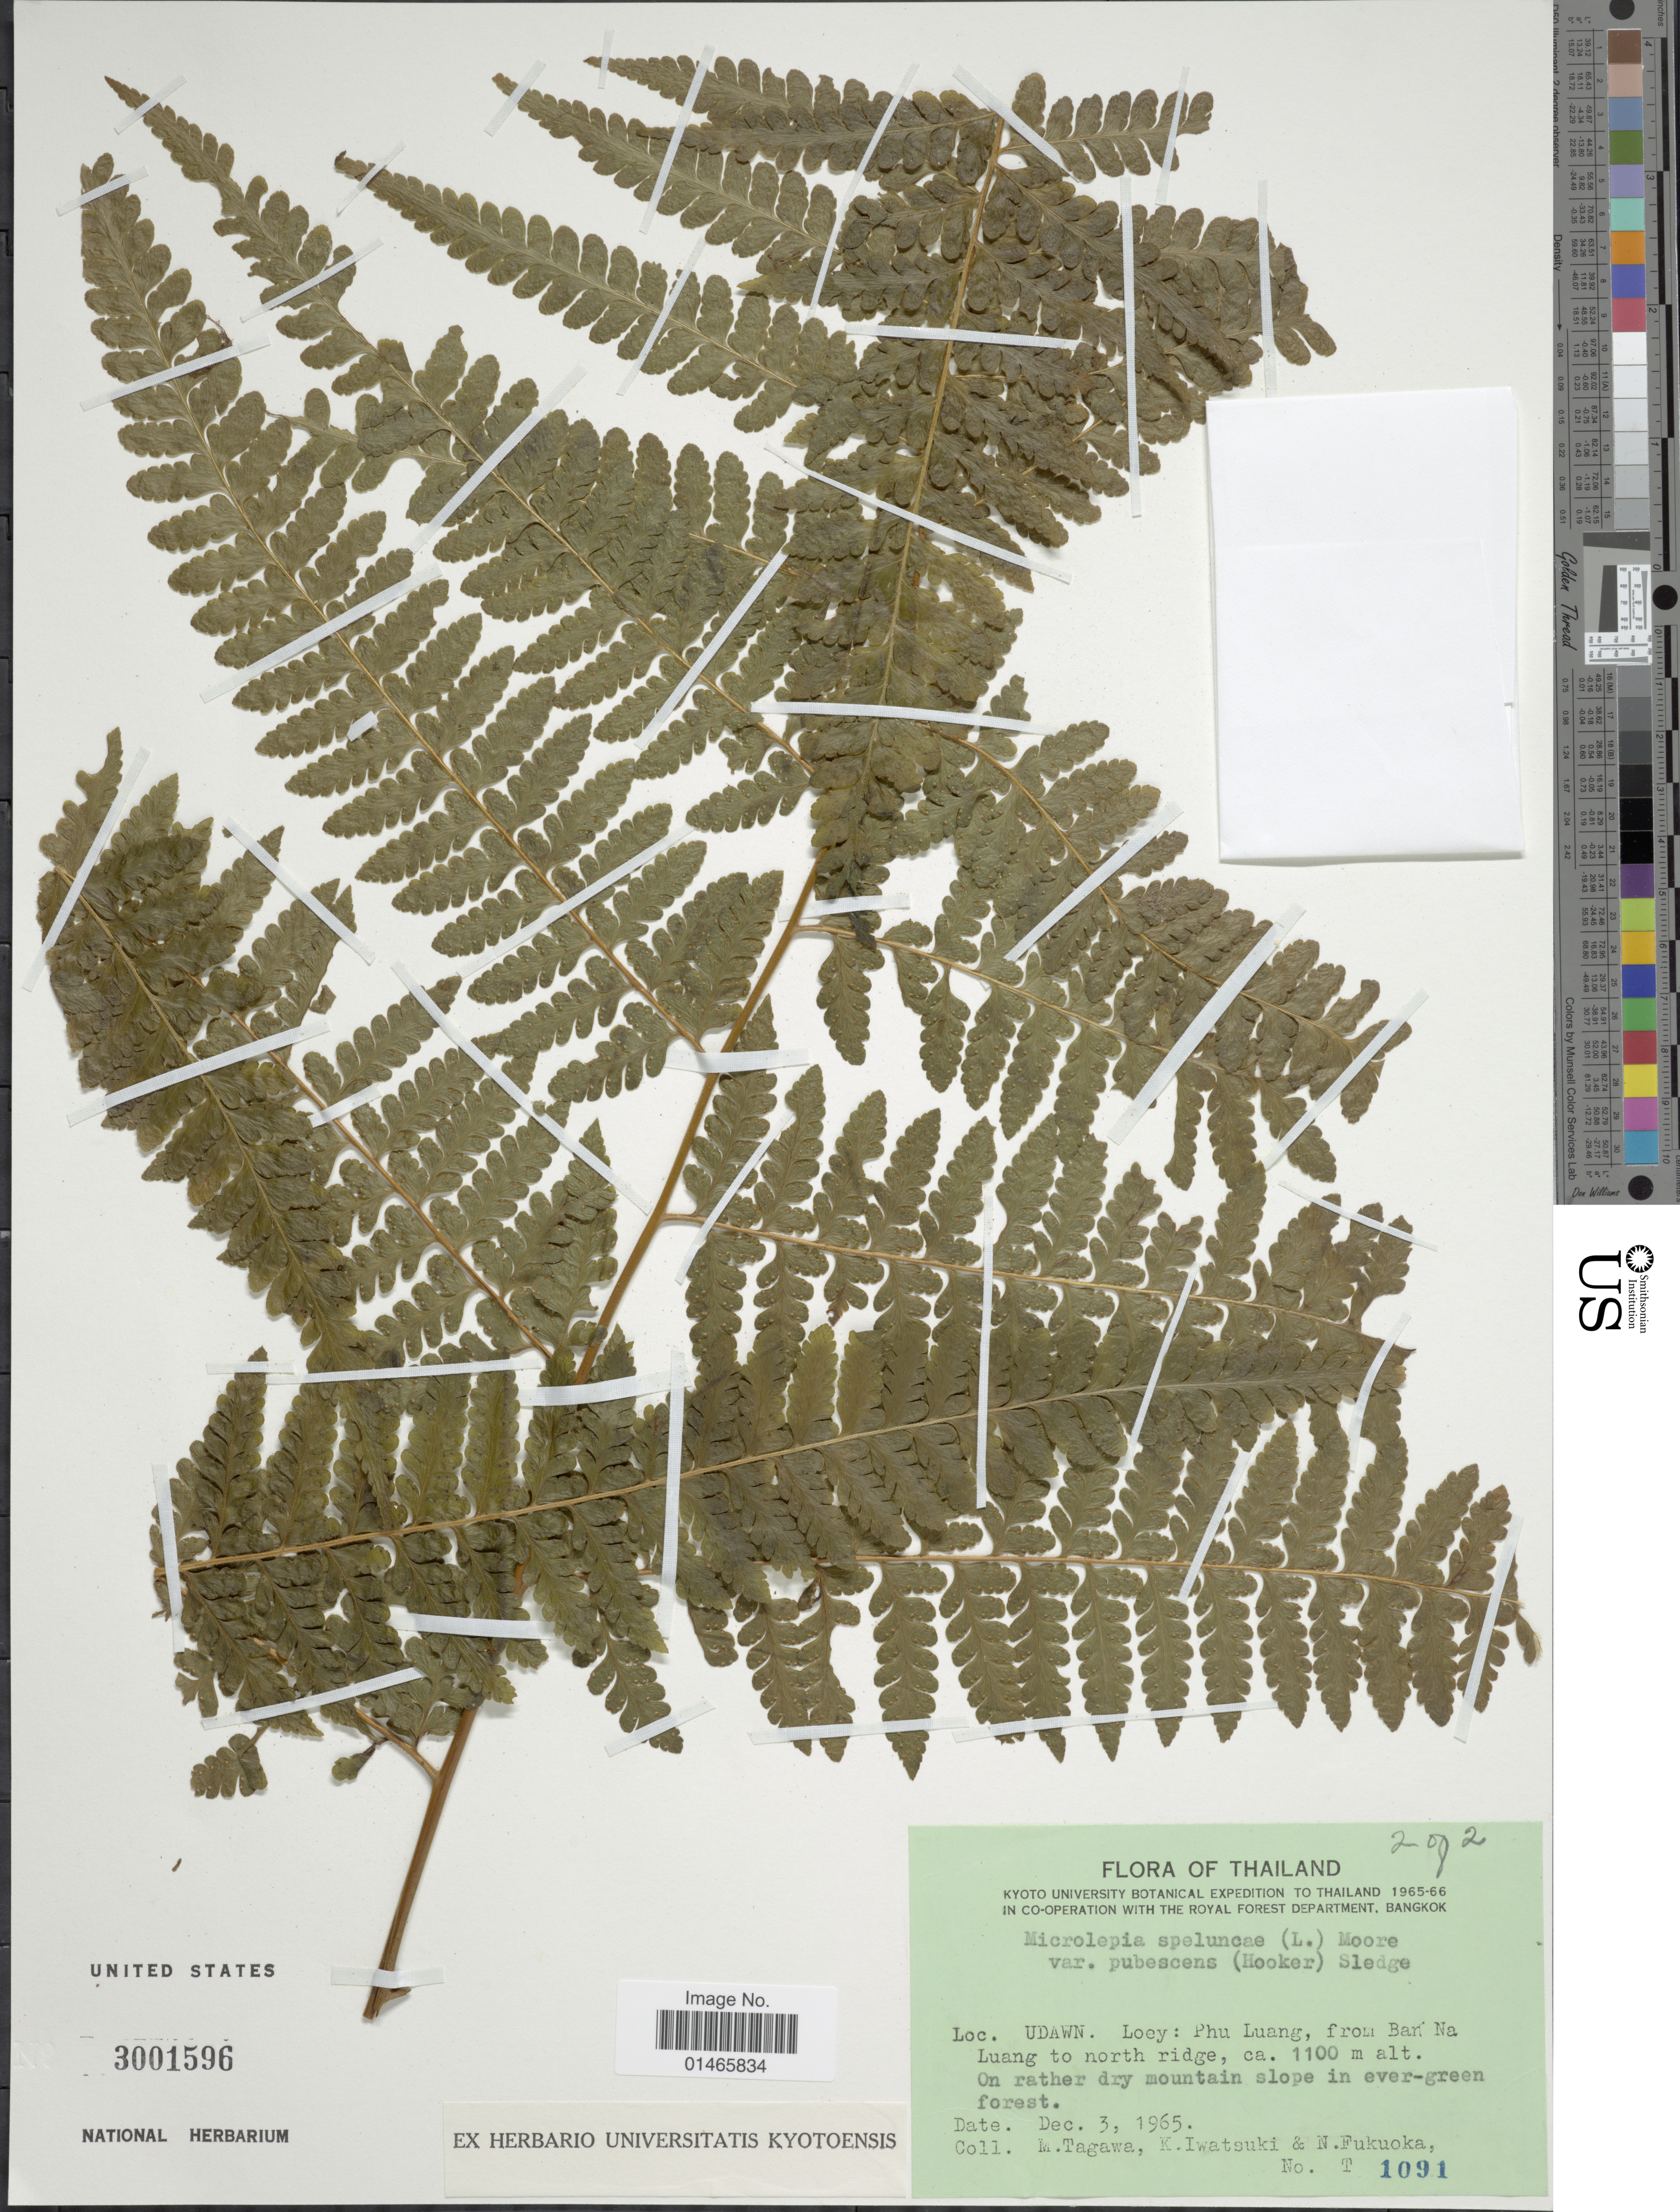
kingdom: Plantae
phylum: Tracheophyta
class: Polypodiopsida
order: Polypodiales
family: Dennstaedtiaceae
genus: Microlepia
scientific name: Microlepia speluncae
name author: (L.) T. Moore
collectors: M. Tagawa, K. Iwatsuki & N. Fukuoka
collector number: T1091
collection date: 1965-12-03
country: Thailand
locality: Udawn, Loey: Phu Luang, from Bari Na Luang to north ridge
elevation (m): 1100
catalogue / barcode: US 3001596